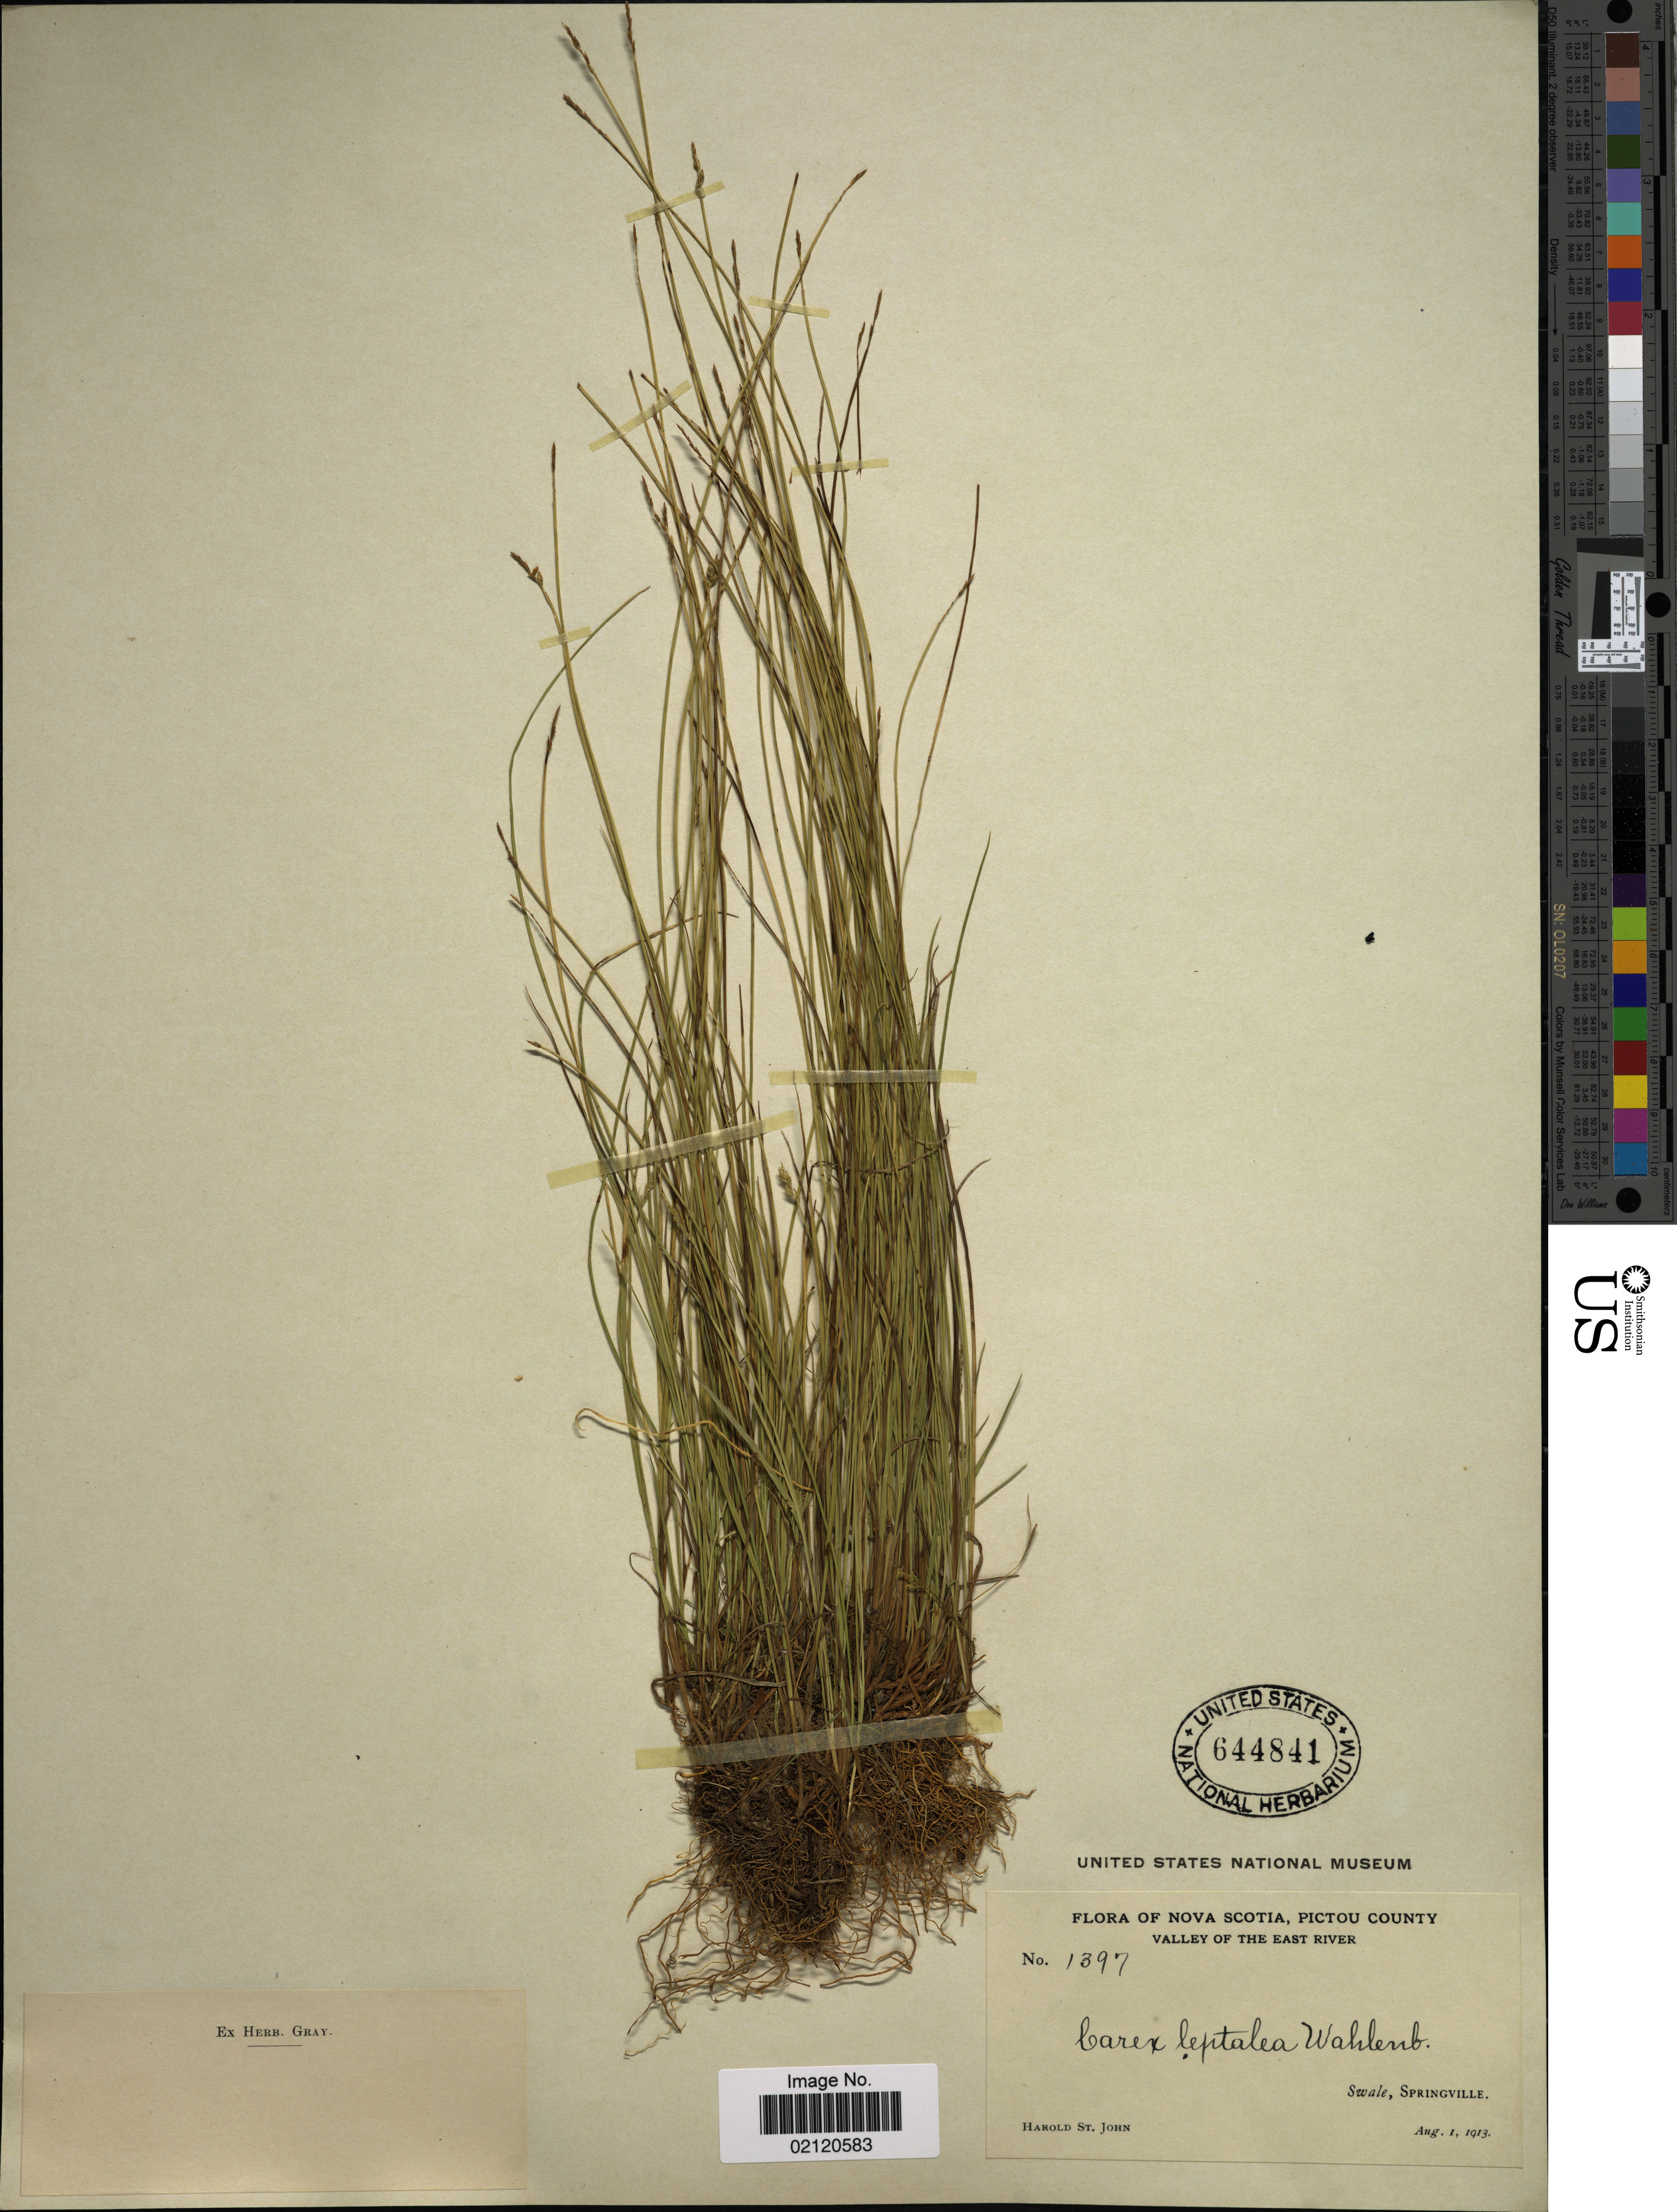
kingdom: Plantae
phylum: Tracheophyta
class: Liliopsida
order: Poales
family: Cyperaceae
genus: Carex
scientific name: Carex leptalea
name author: Wahlenb.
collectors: H. St. John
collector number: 1397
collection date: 1913-08-01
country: Canada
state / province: Nova Scotia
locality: Pictou County, Valley of the East River, Swale, Springville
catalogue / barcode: US 644841